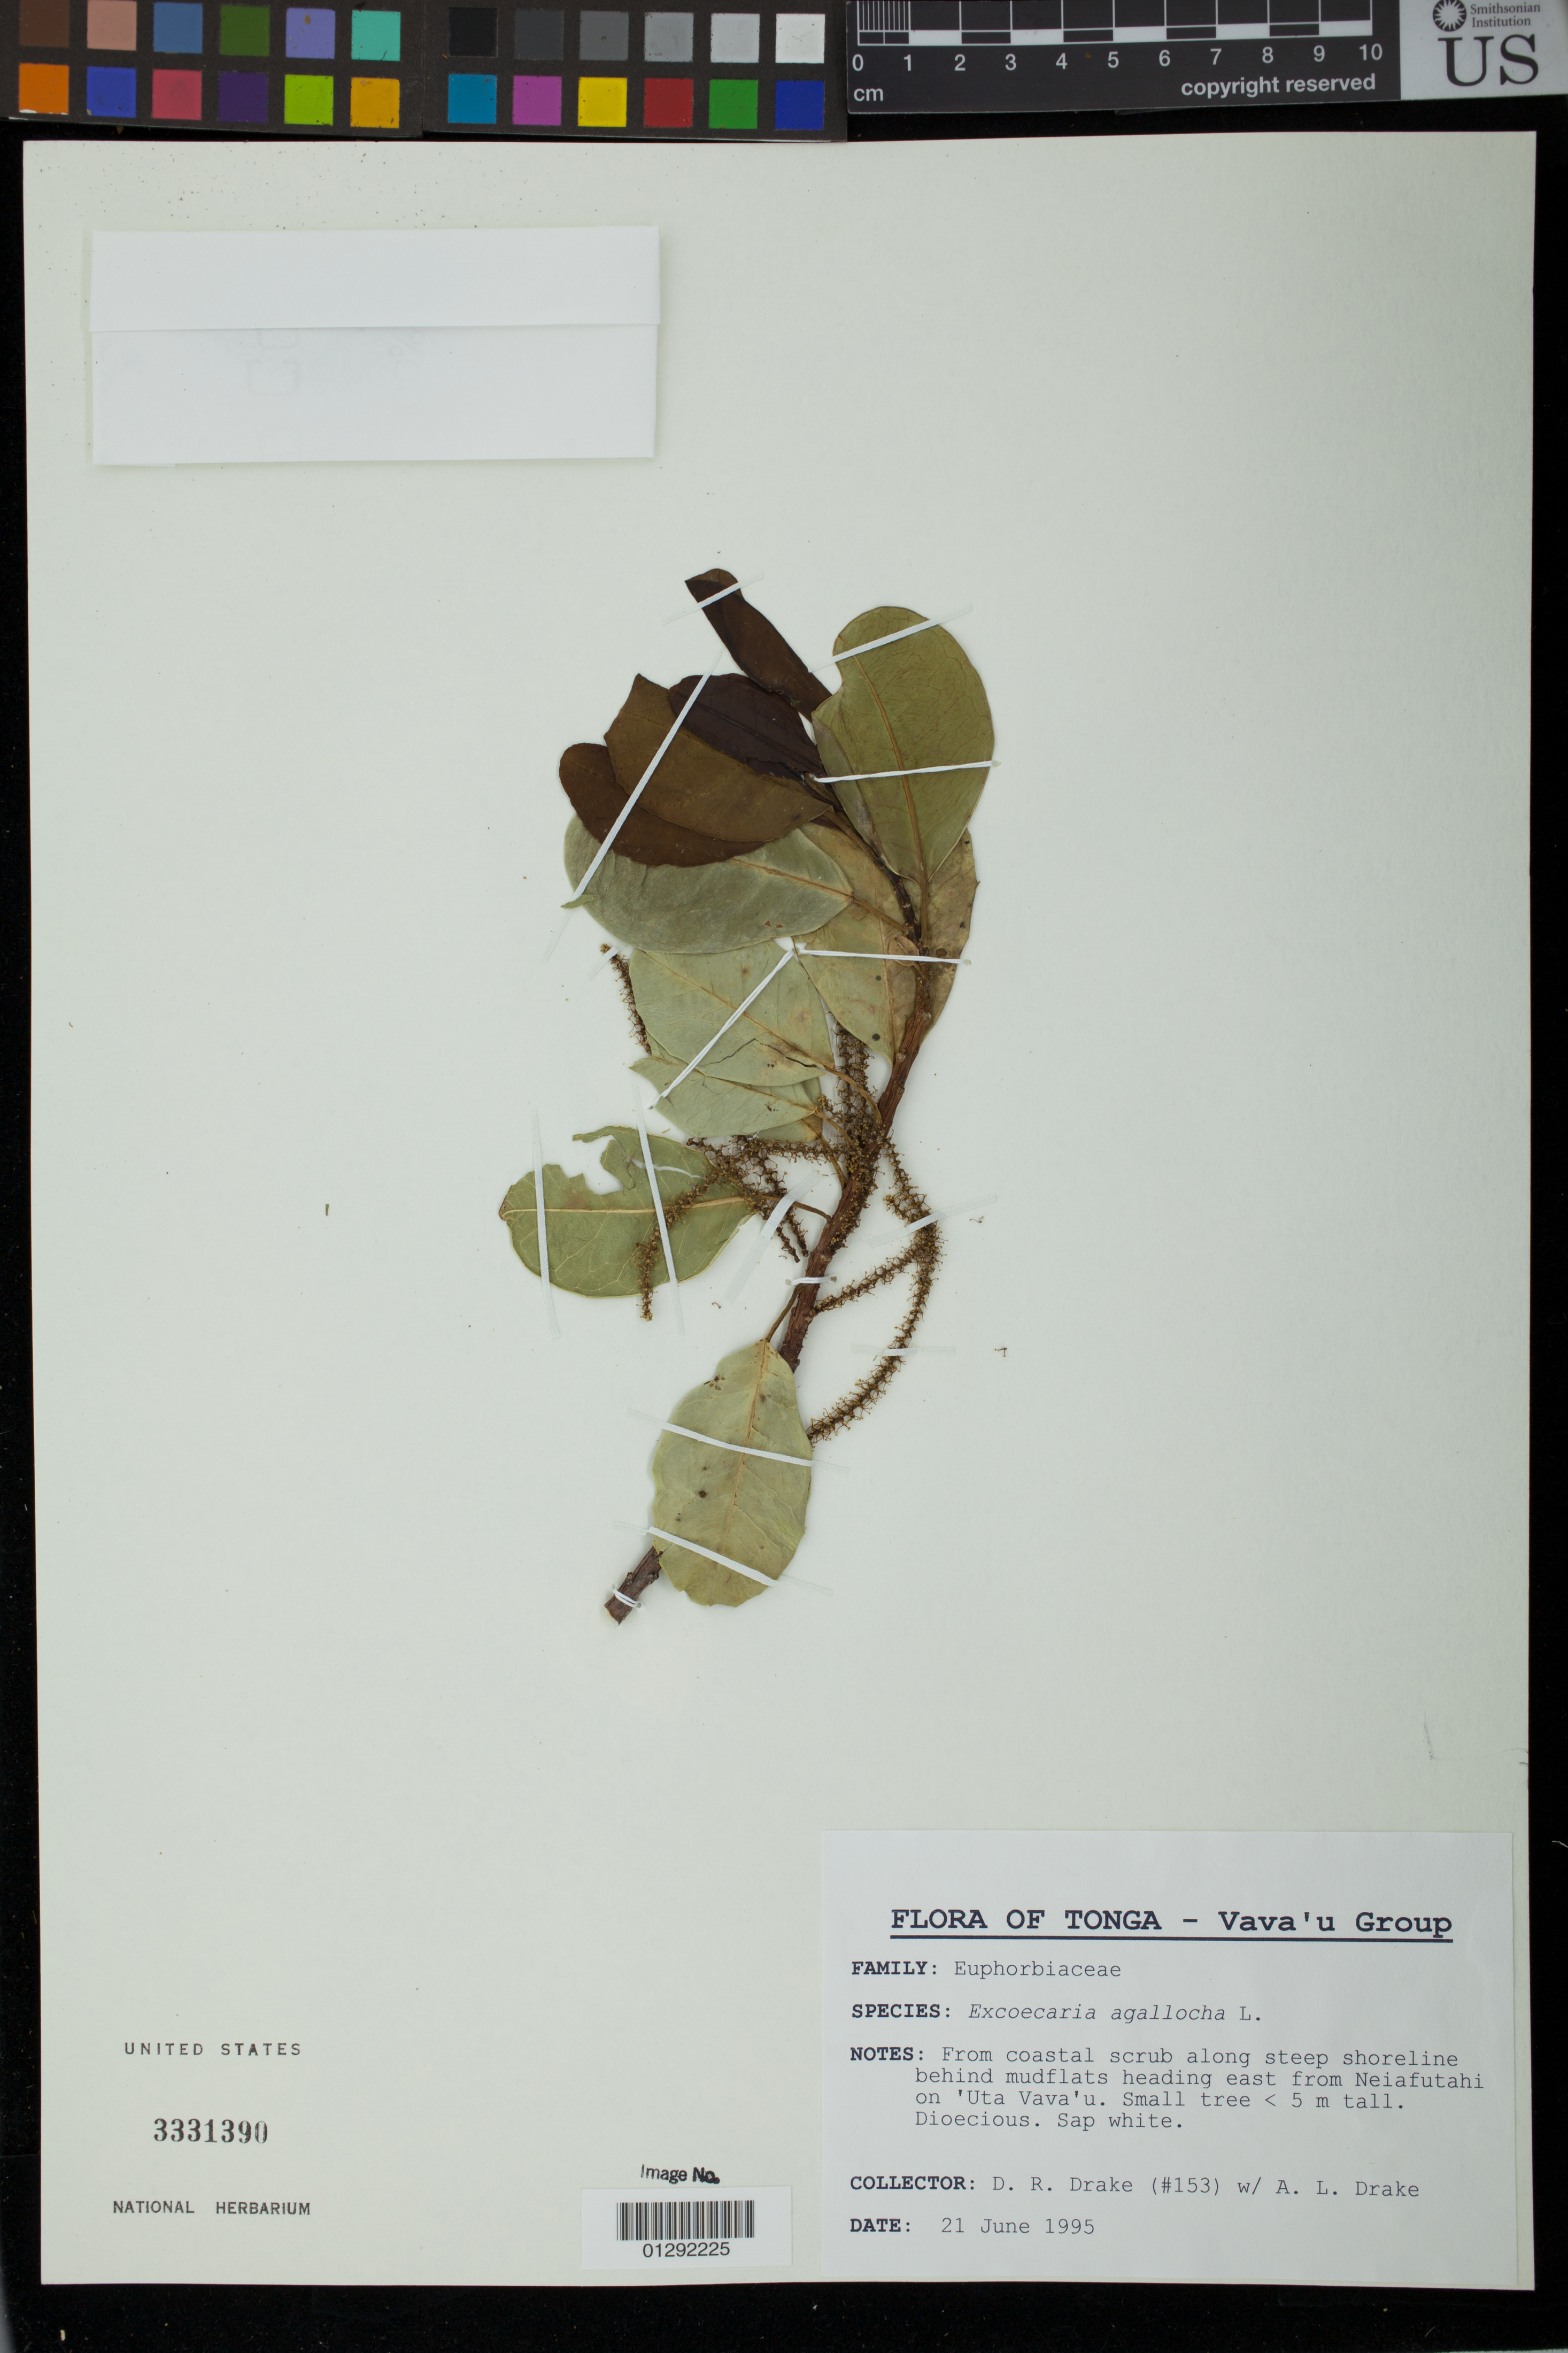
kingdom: Plantae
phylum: Tracheophyta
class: Magnoliopsida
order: Malpighiales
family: Euphorbiaceae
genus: Excoecaria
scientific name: Excoecaria agallocha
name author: L.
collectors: D.R. Drake & A. Drake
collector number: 153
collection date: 1995-06-21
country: Tonga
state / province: Vava'u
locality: Shoreline, behind mudflats heading east from Neiafutahi [Neiafu] on 'Uta Vava'u.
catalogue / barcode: US 3331390